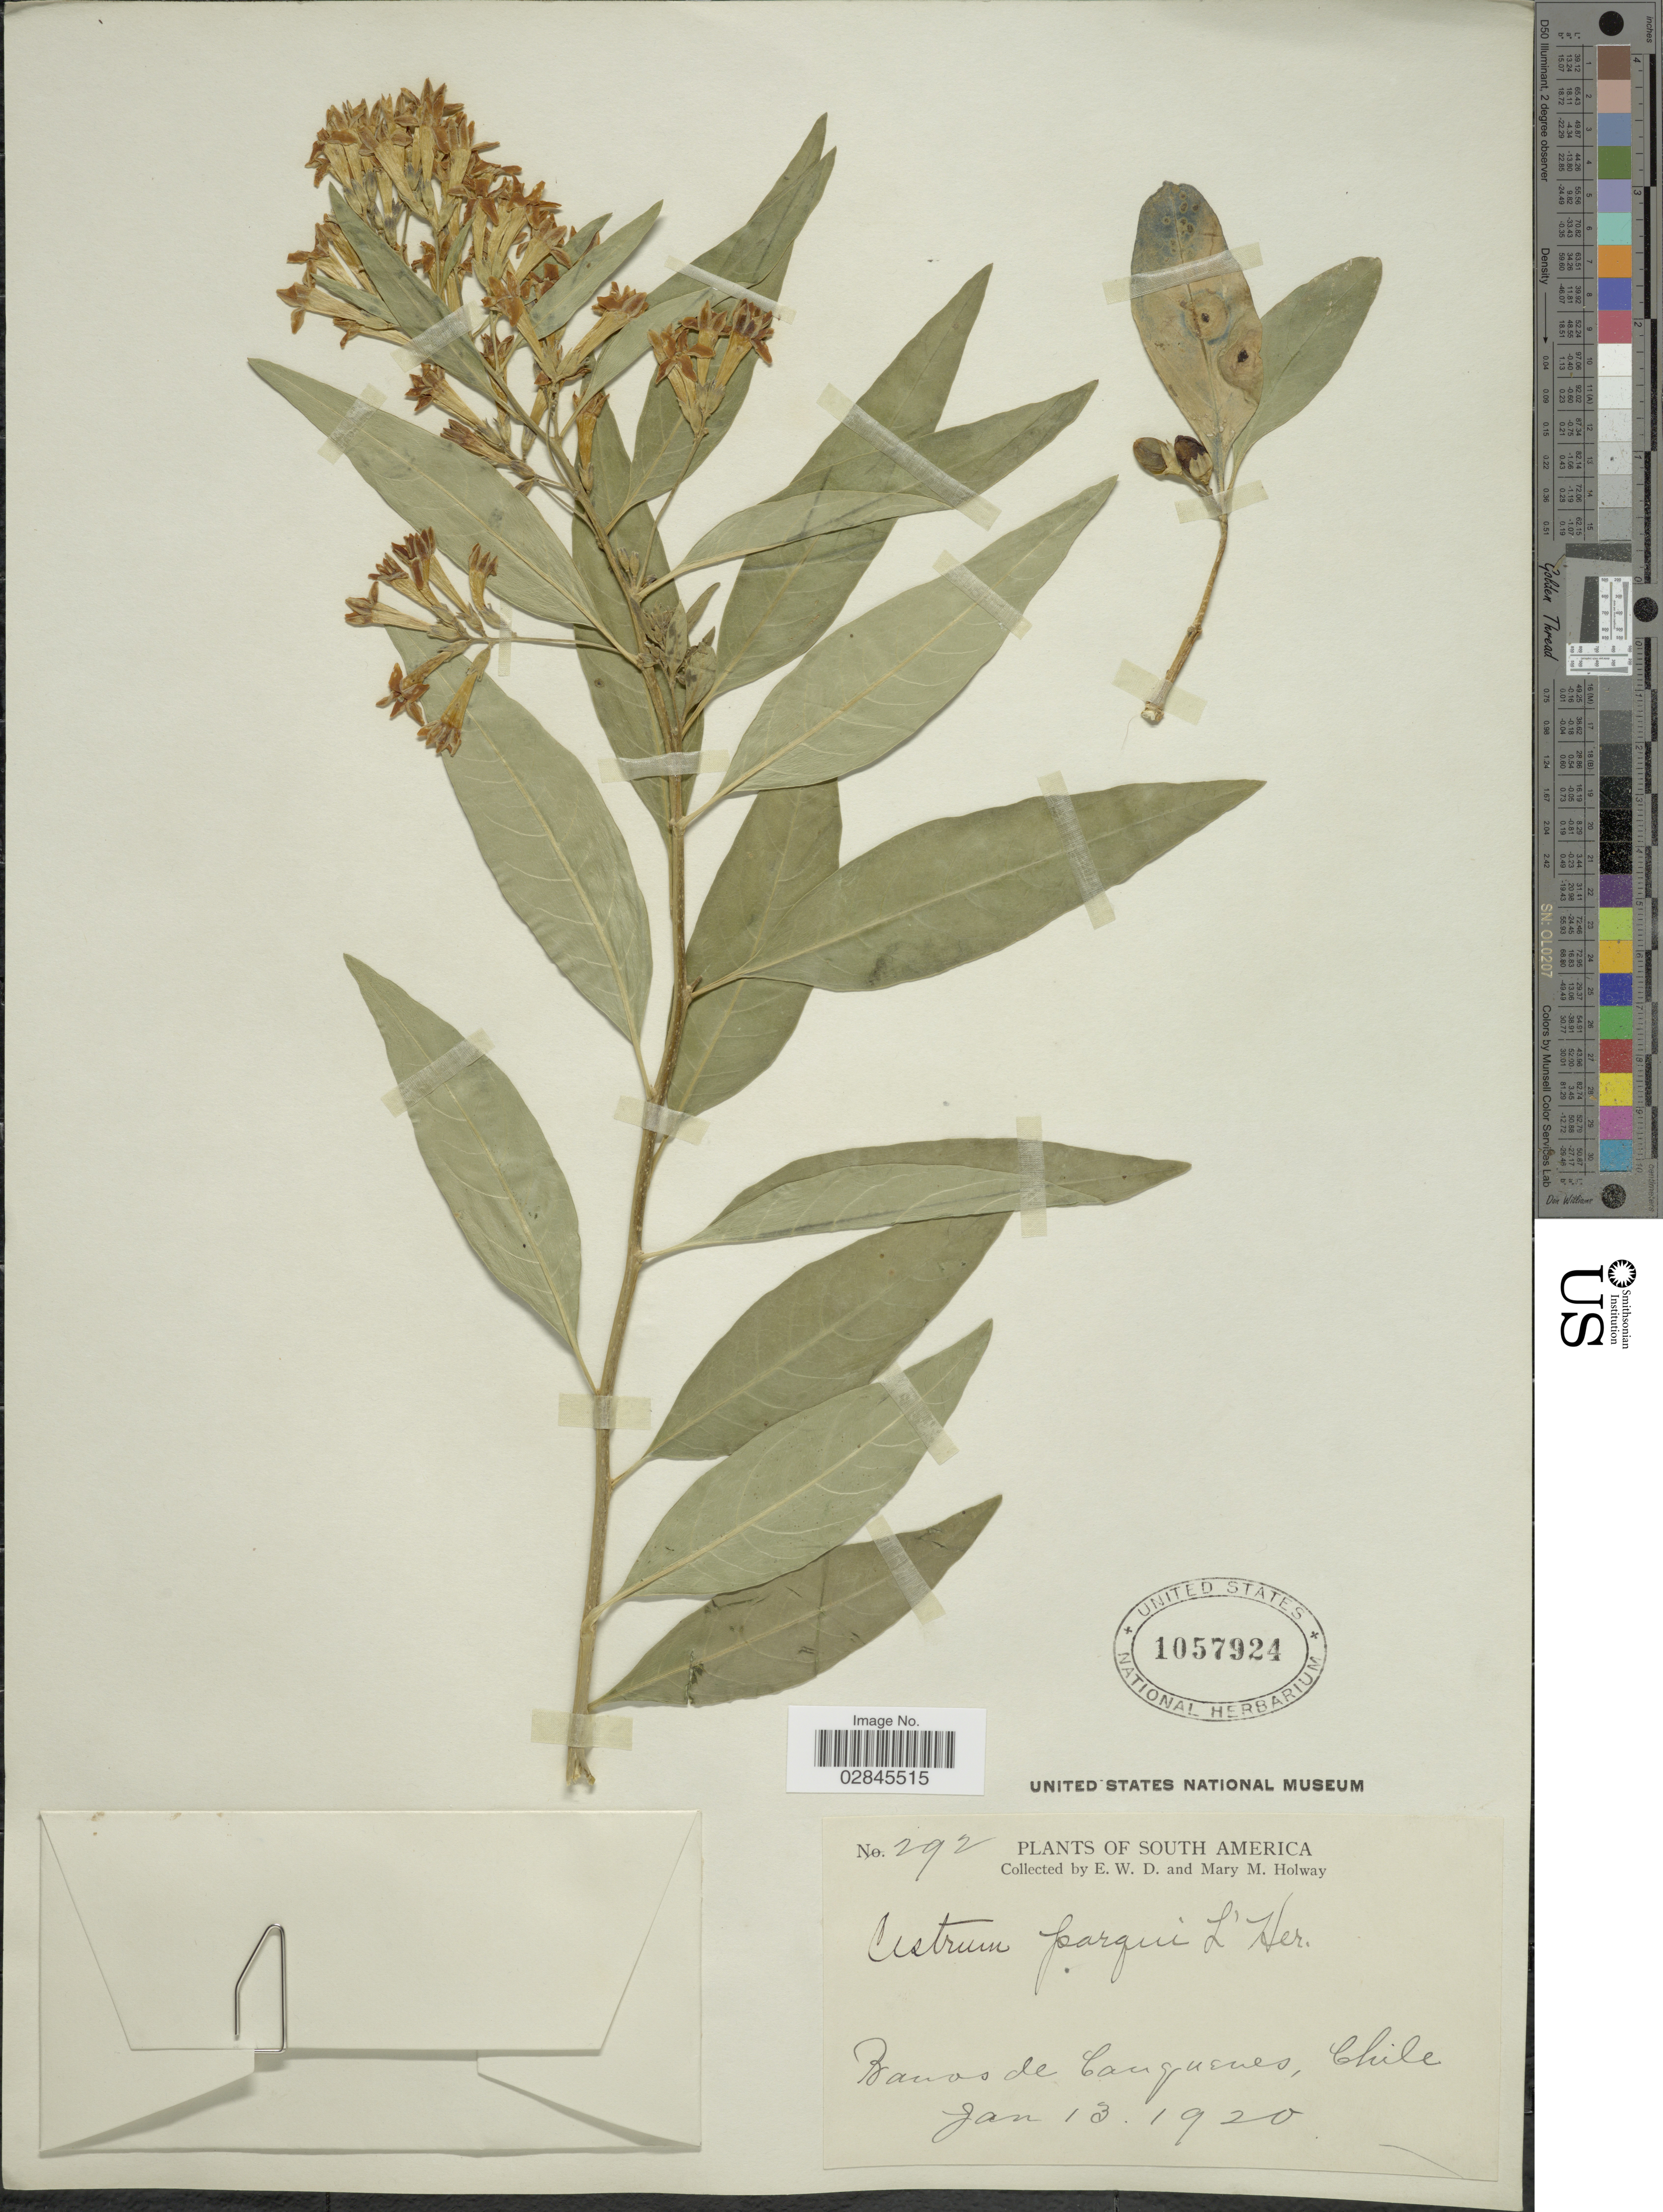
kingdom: Plantae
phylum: Tracheophyta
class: Magnoliopsida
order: Solanales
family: Solanaceae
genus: Cestrum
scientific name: Cestrum parqui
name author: L'Hér.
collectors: E. W. D. Holway & M. M. Holway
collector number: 292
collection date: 1920-01-13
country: Chile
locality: Banos de Cauquenes.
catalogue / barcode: US 1057924